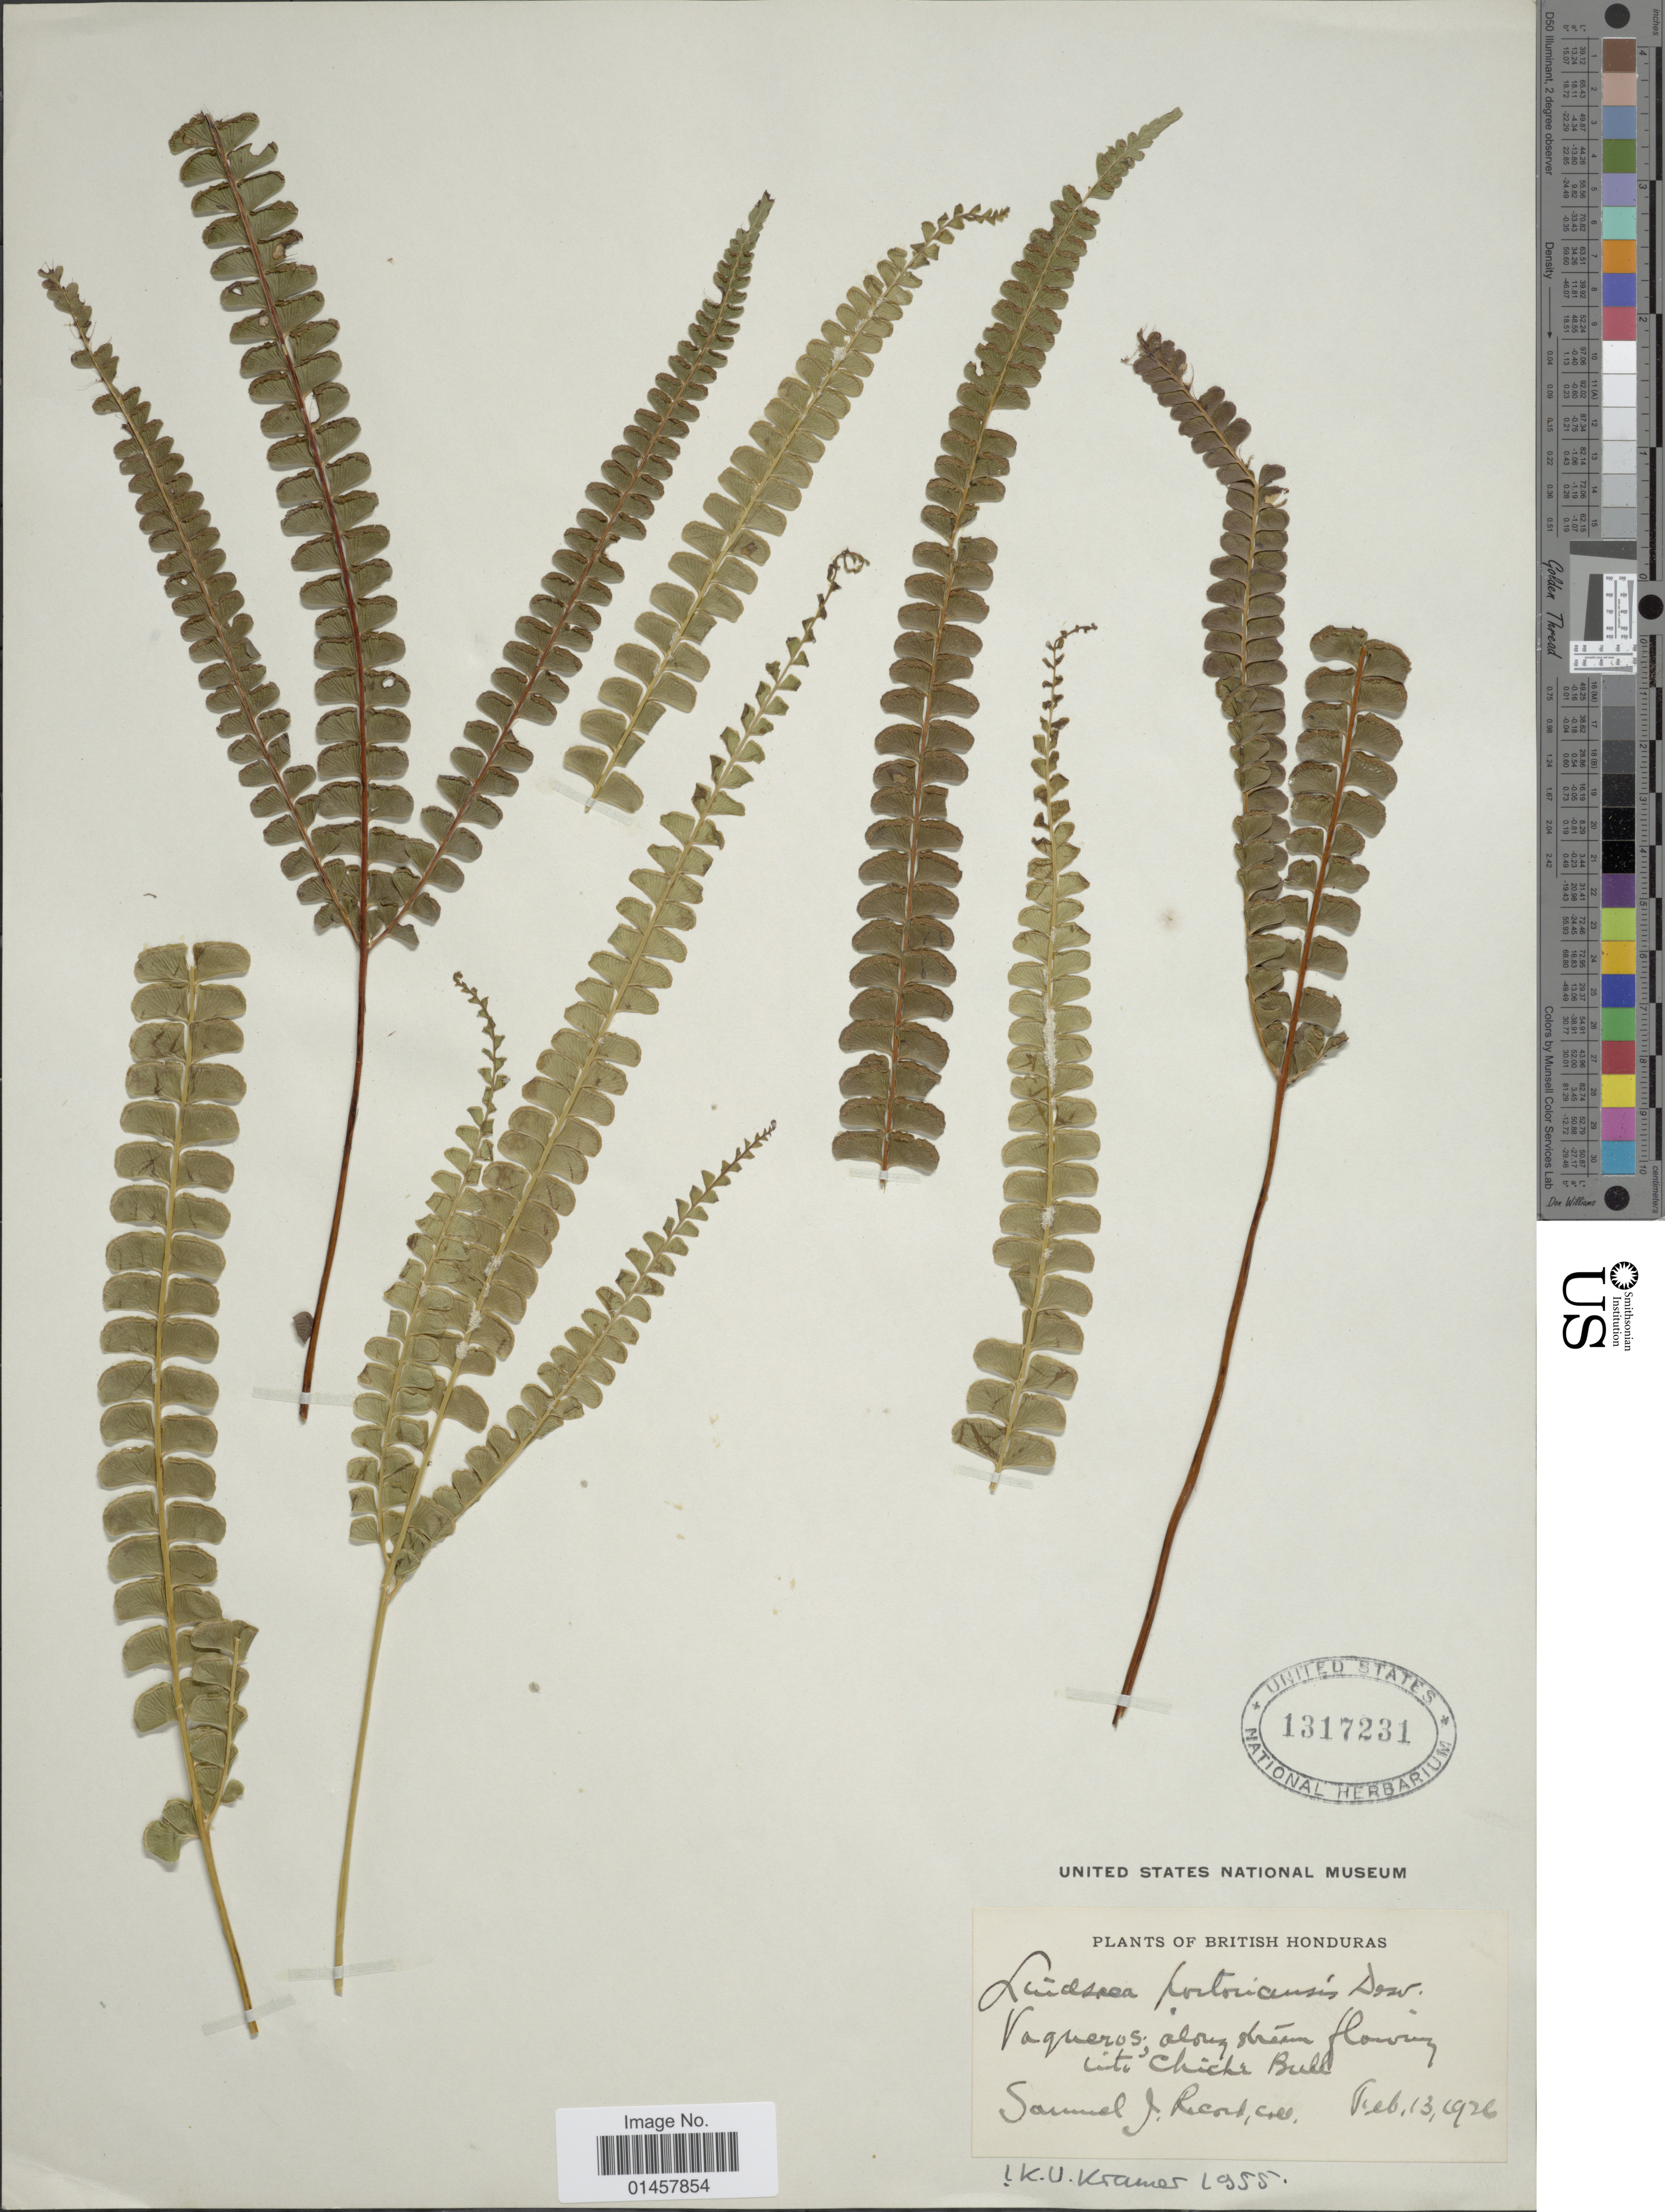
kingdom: Plantae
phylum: Tracheophyta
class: Polypodiopsida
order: Polypodiales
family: Lindsaeaceae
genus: Lindsaea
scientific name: Lindsaea portoricensis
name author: Desv.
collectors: S. J. Record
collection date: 1926-02-13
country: Belize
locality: British Honduras, Vaqueros, along stream flowing out Chiche Bull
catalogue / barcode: US 1317231